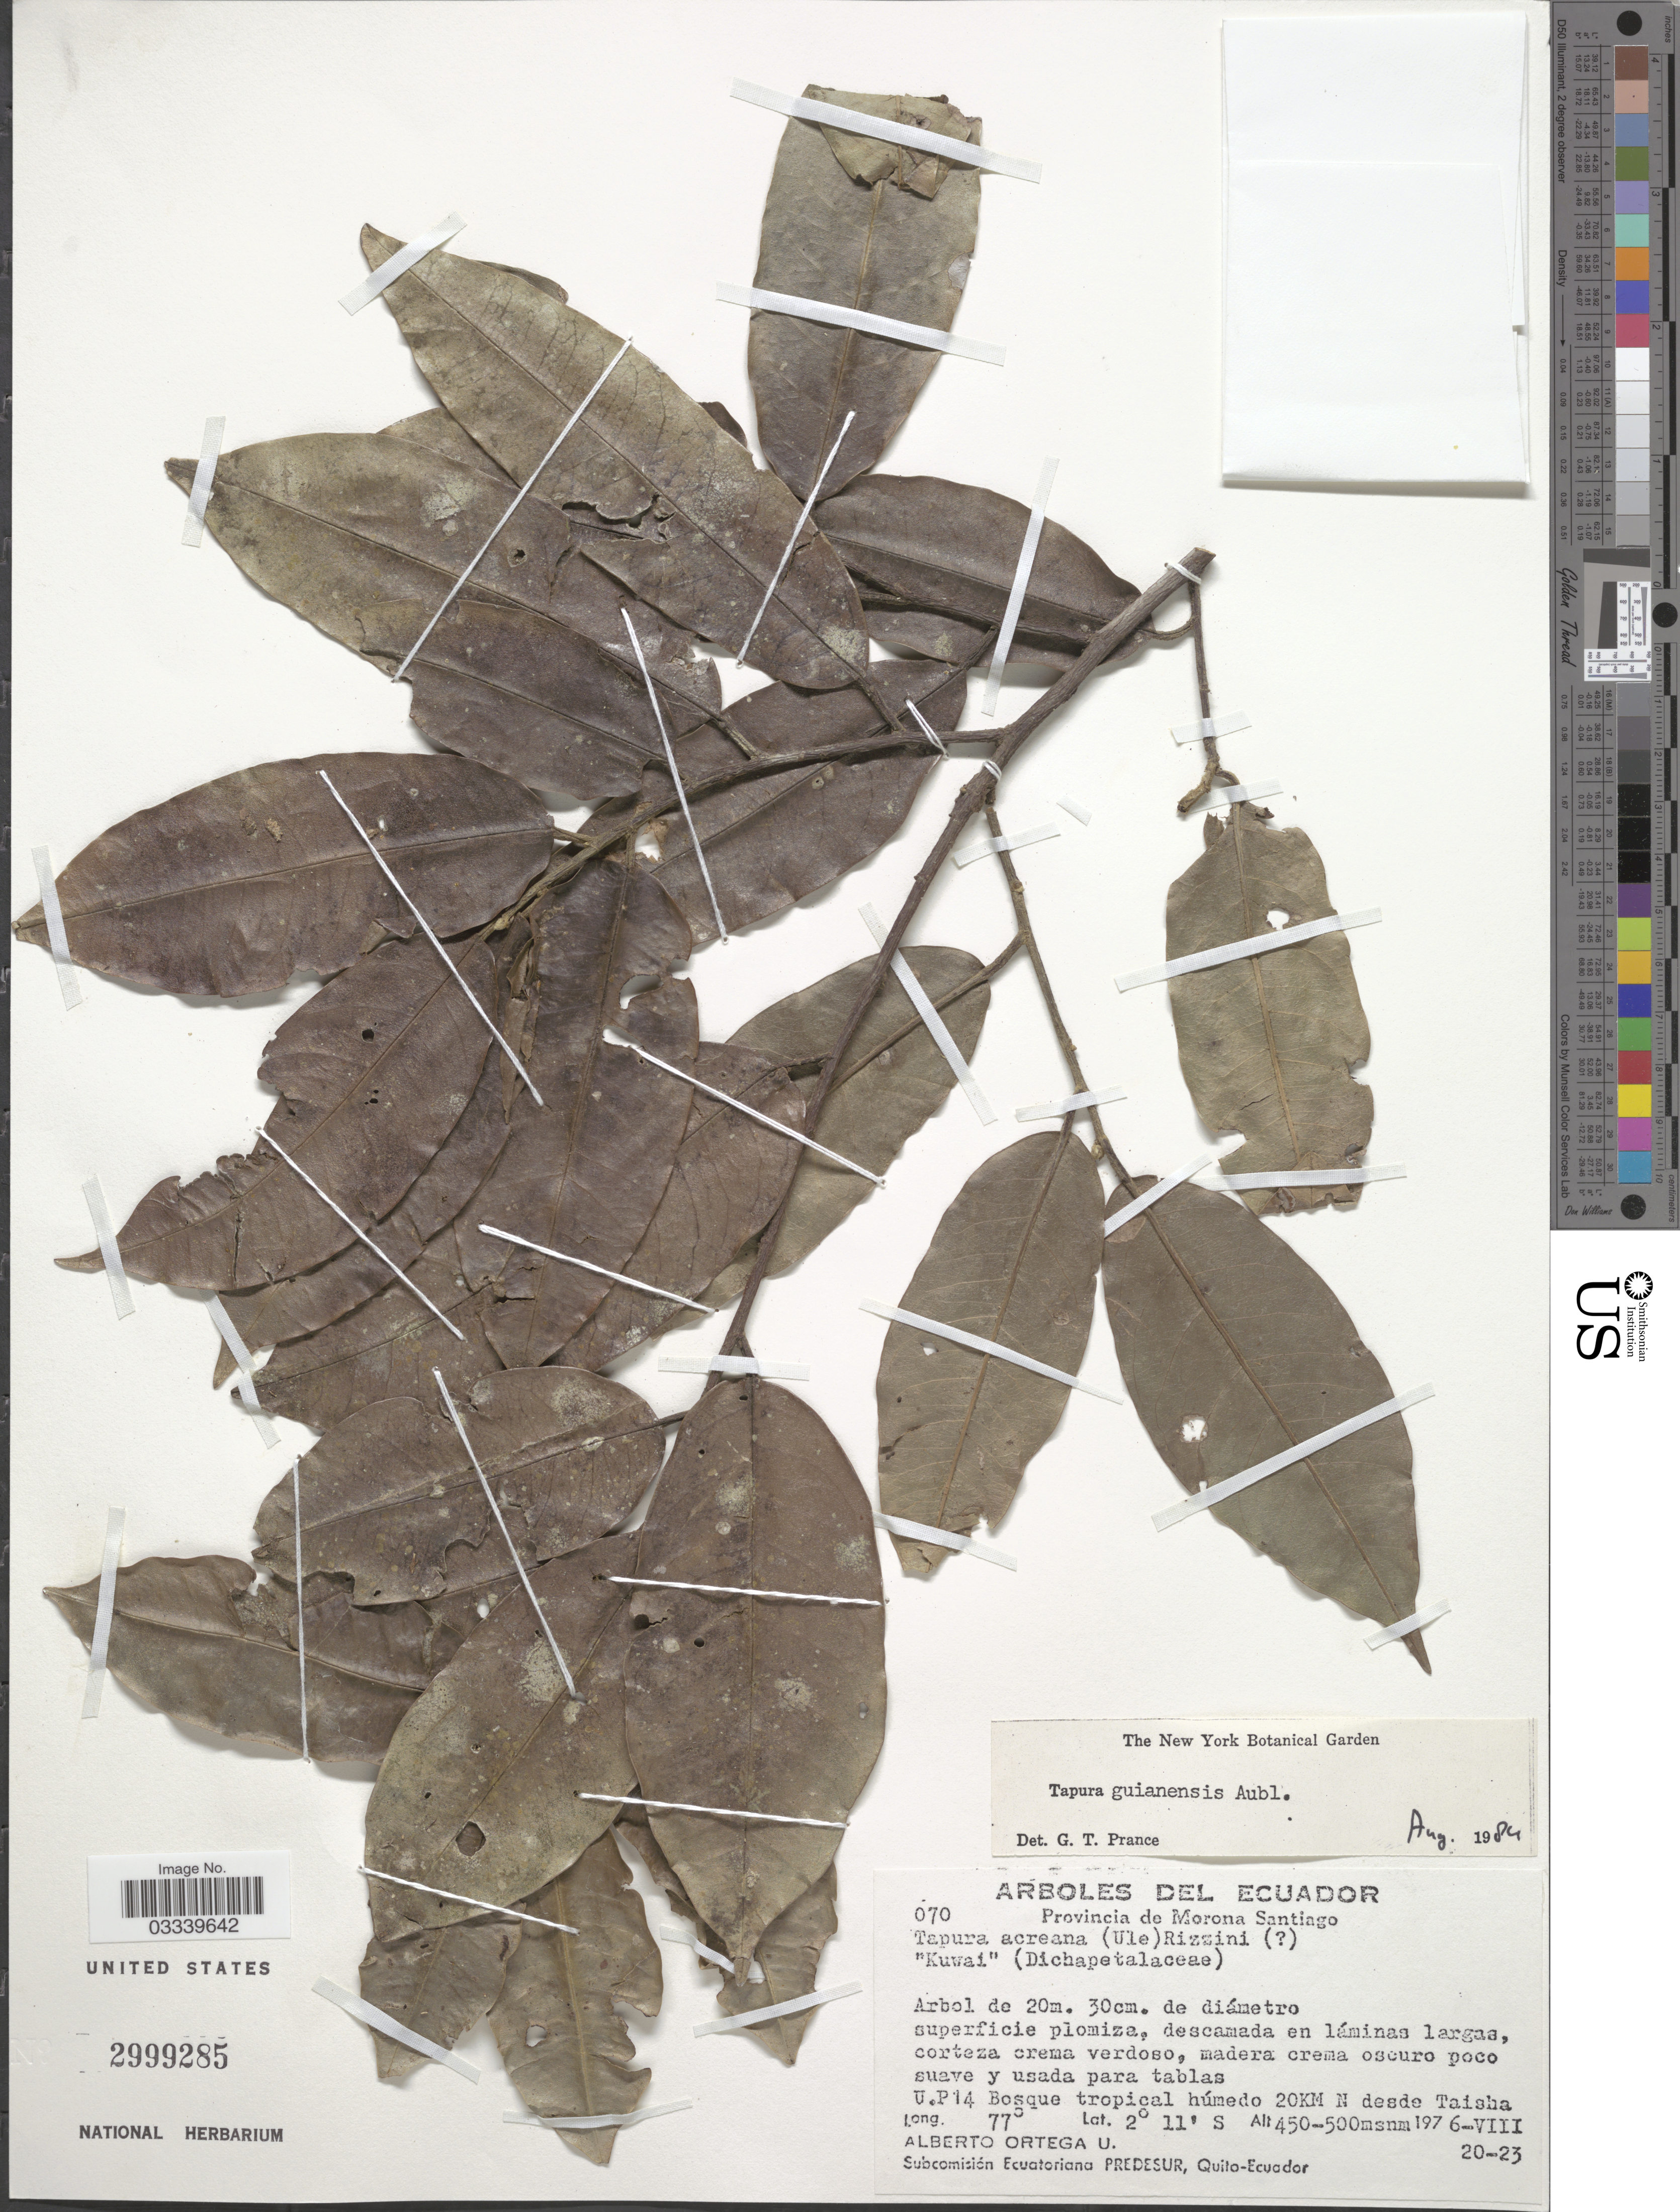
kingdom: Plantae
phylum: Tracheophyta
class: Magnoliopsida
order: Malpighiales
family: Dichapetalaceae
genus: Tapura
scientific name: Tapura guianensis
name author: Aubl.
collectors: A. T. Ortega U.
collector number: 670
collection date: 1976-08-20/1976-08-23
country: Ecuador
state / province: Morona-Santiago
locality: U.P. 14 Bosque tropical húmedo 20Km N desde Taisha.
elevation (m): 450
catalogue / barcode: US 2999285